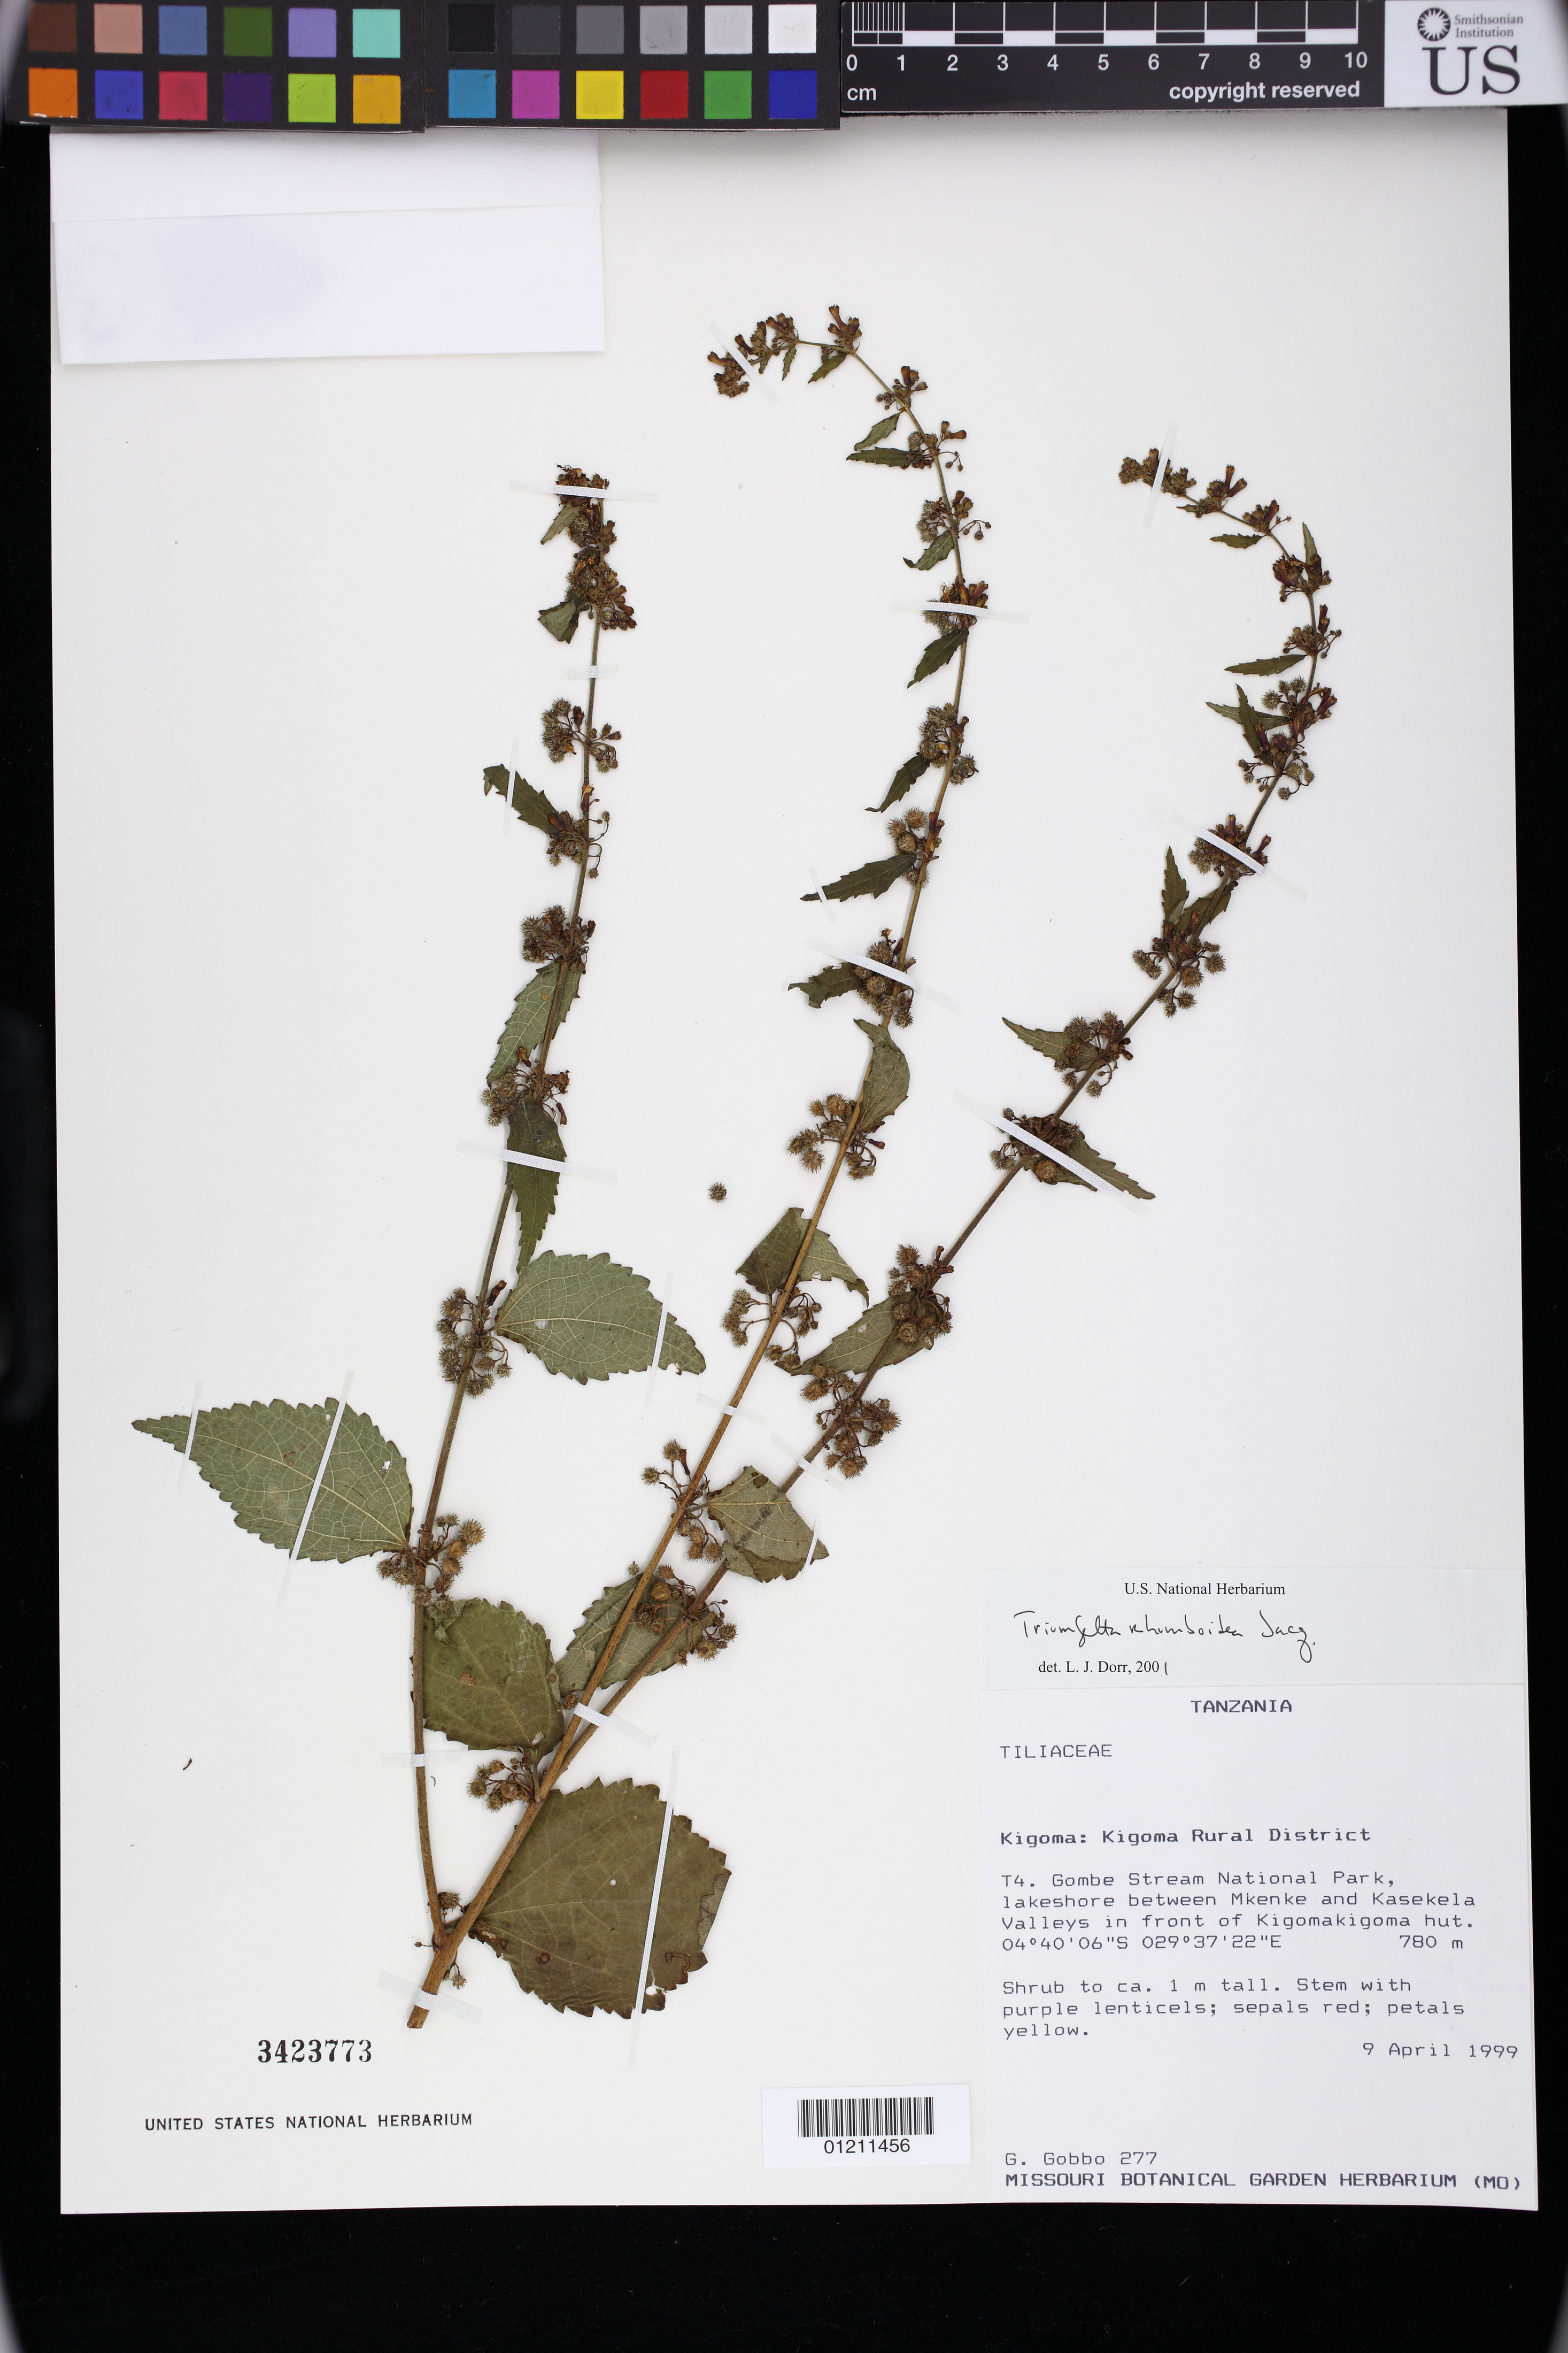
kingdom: Plantae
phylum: Tracheophyta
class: Magnoliopsida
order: Malvales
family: Malvaceae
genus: Triumfetta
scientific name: Triumfetta rhomboidea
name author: Jacq.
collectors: G. Gobbo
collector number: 277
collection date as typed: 04 Sep 1999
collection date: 1999-09-04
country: Tanzania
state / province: Kigoma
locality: Kogoma: Kigoma Rural District. T4. Gombe Stream National Park, lakeshore between Mkenke and Kasekela Valleys in front of Kigomakigoma hut.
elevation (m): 780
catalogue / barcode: US 3423773